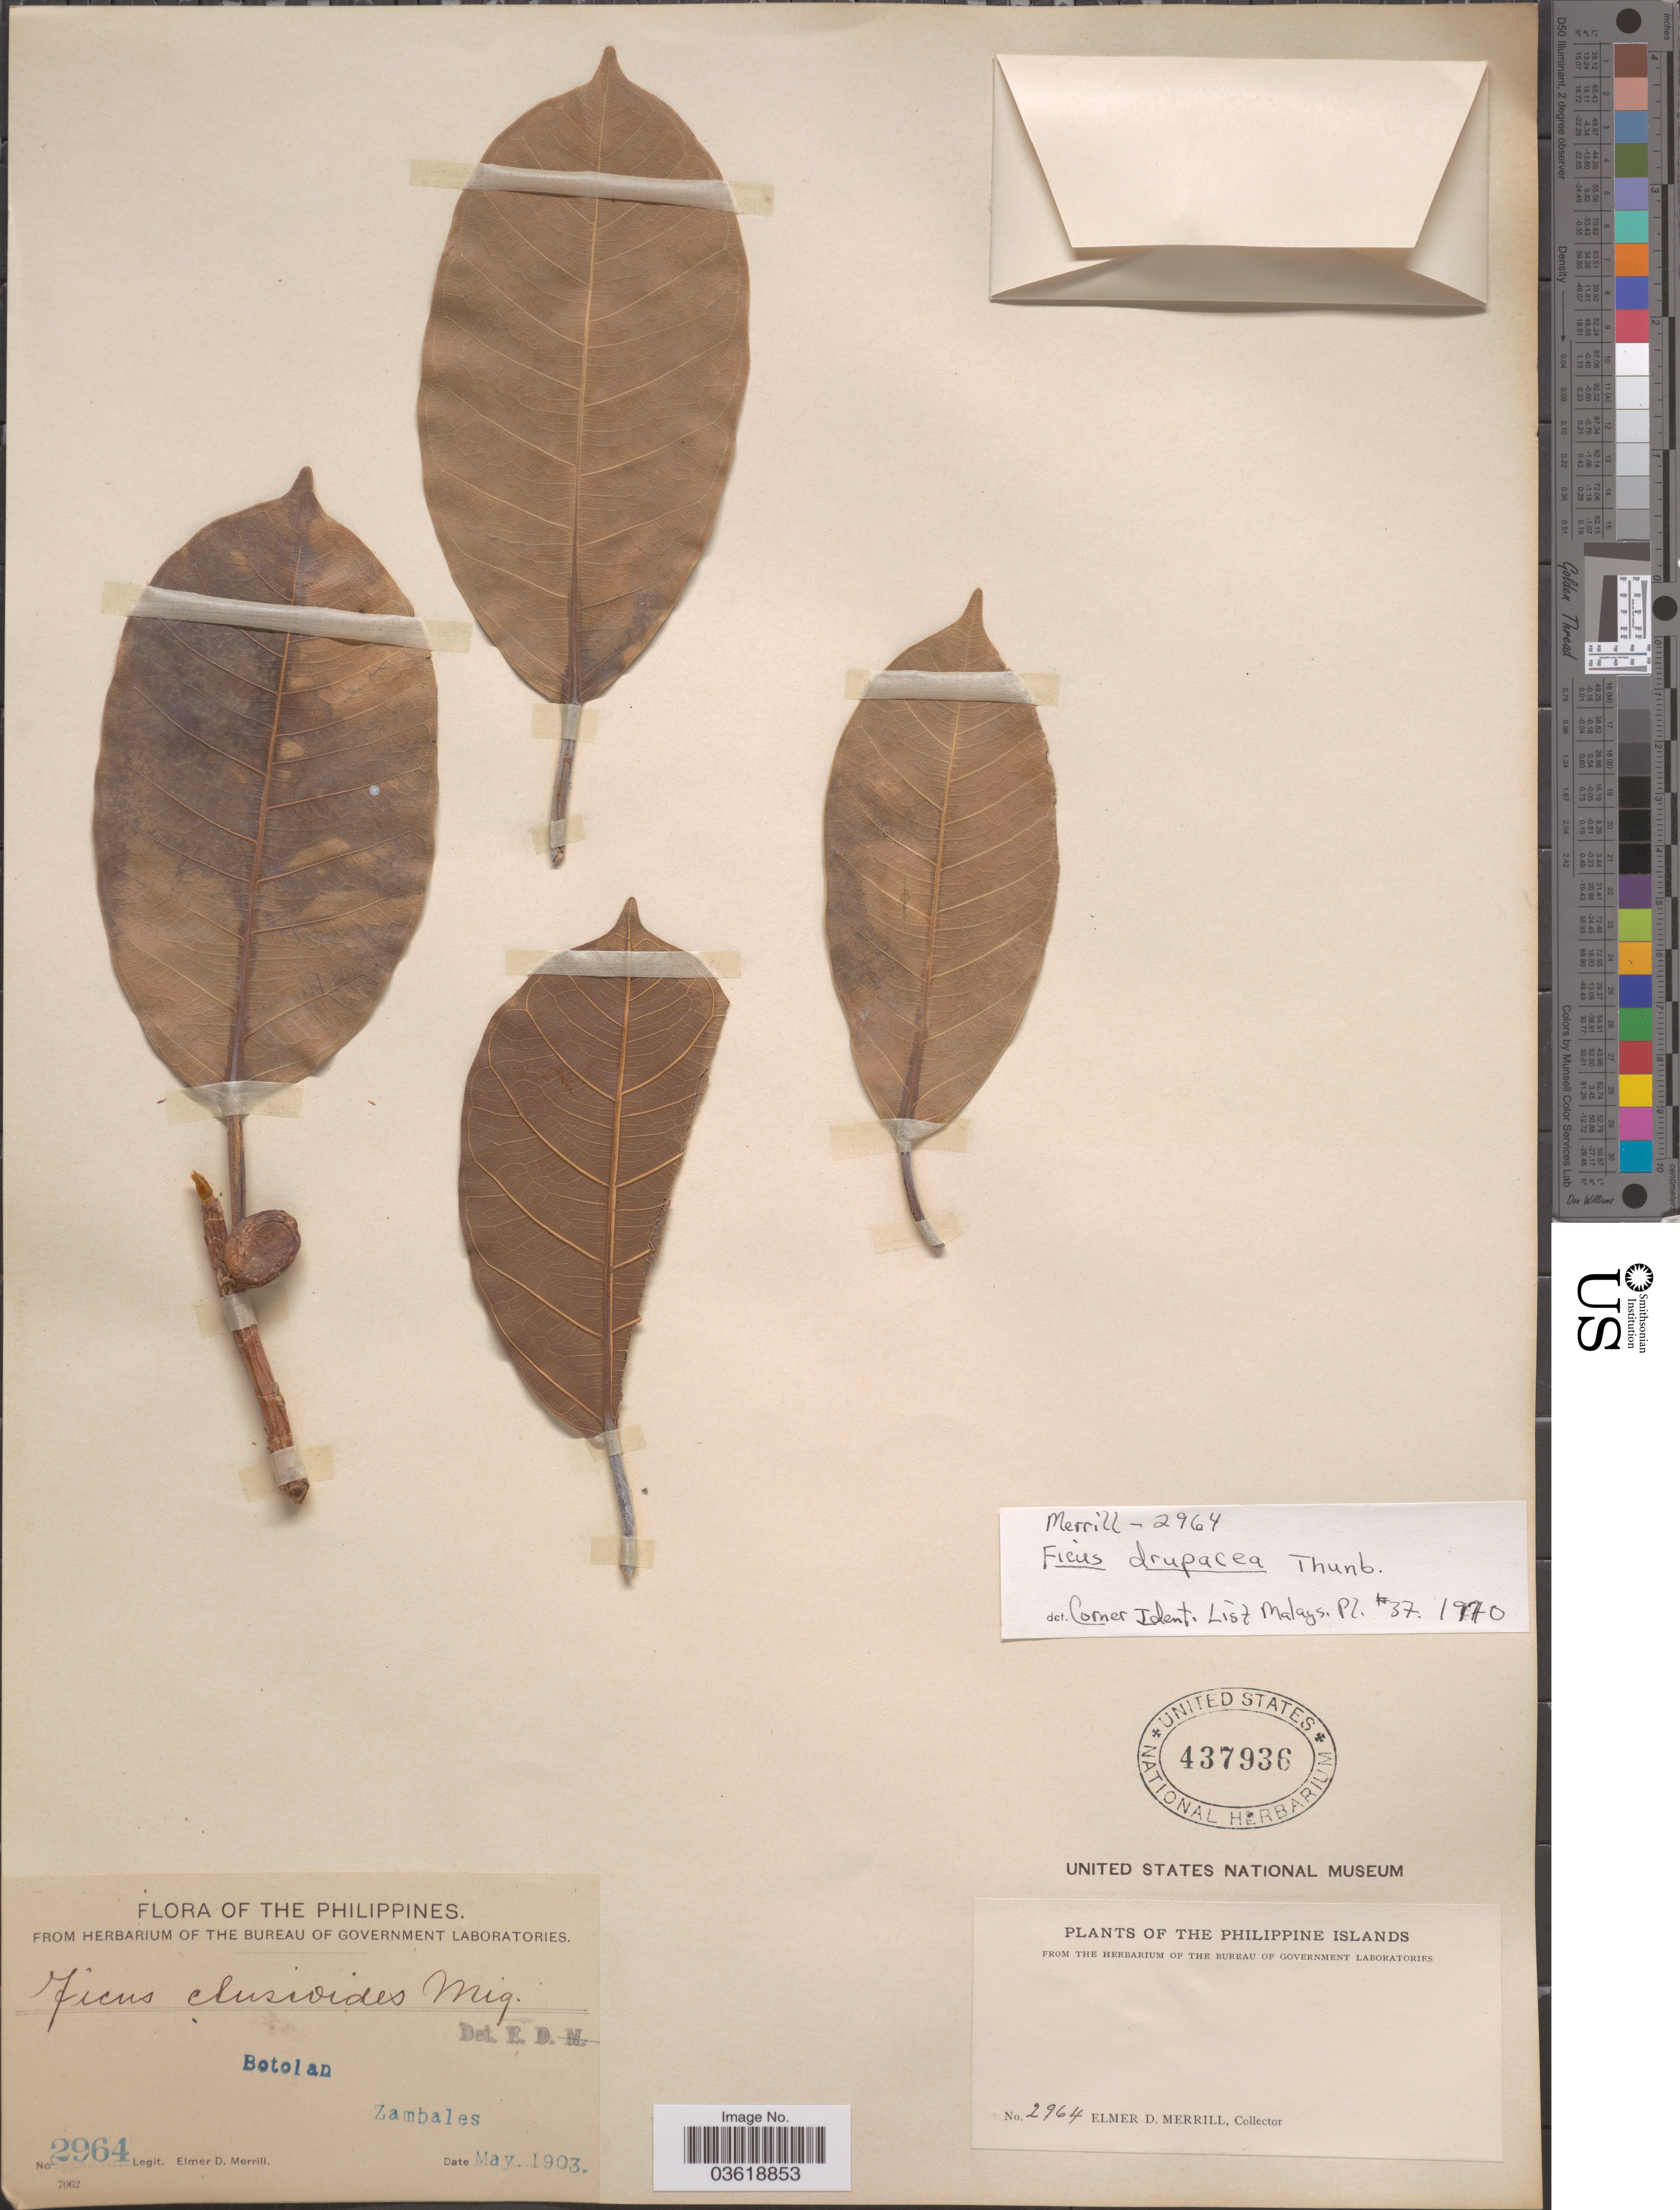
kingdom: Plantae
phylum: Tracheophyta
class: Magnoliopsida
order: Rosales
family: Moraceae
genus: Ficus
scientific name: Ficus drupacea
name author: Thunb.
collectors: E. D. Merrill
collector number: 2964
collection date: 1903-05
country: Philippines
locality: Botolan. Zambales.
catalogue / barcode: US 437936